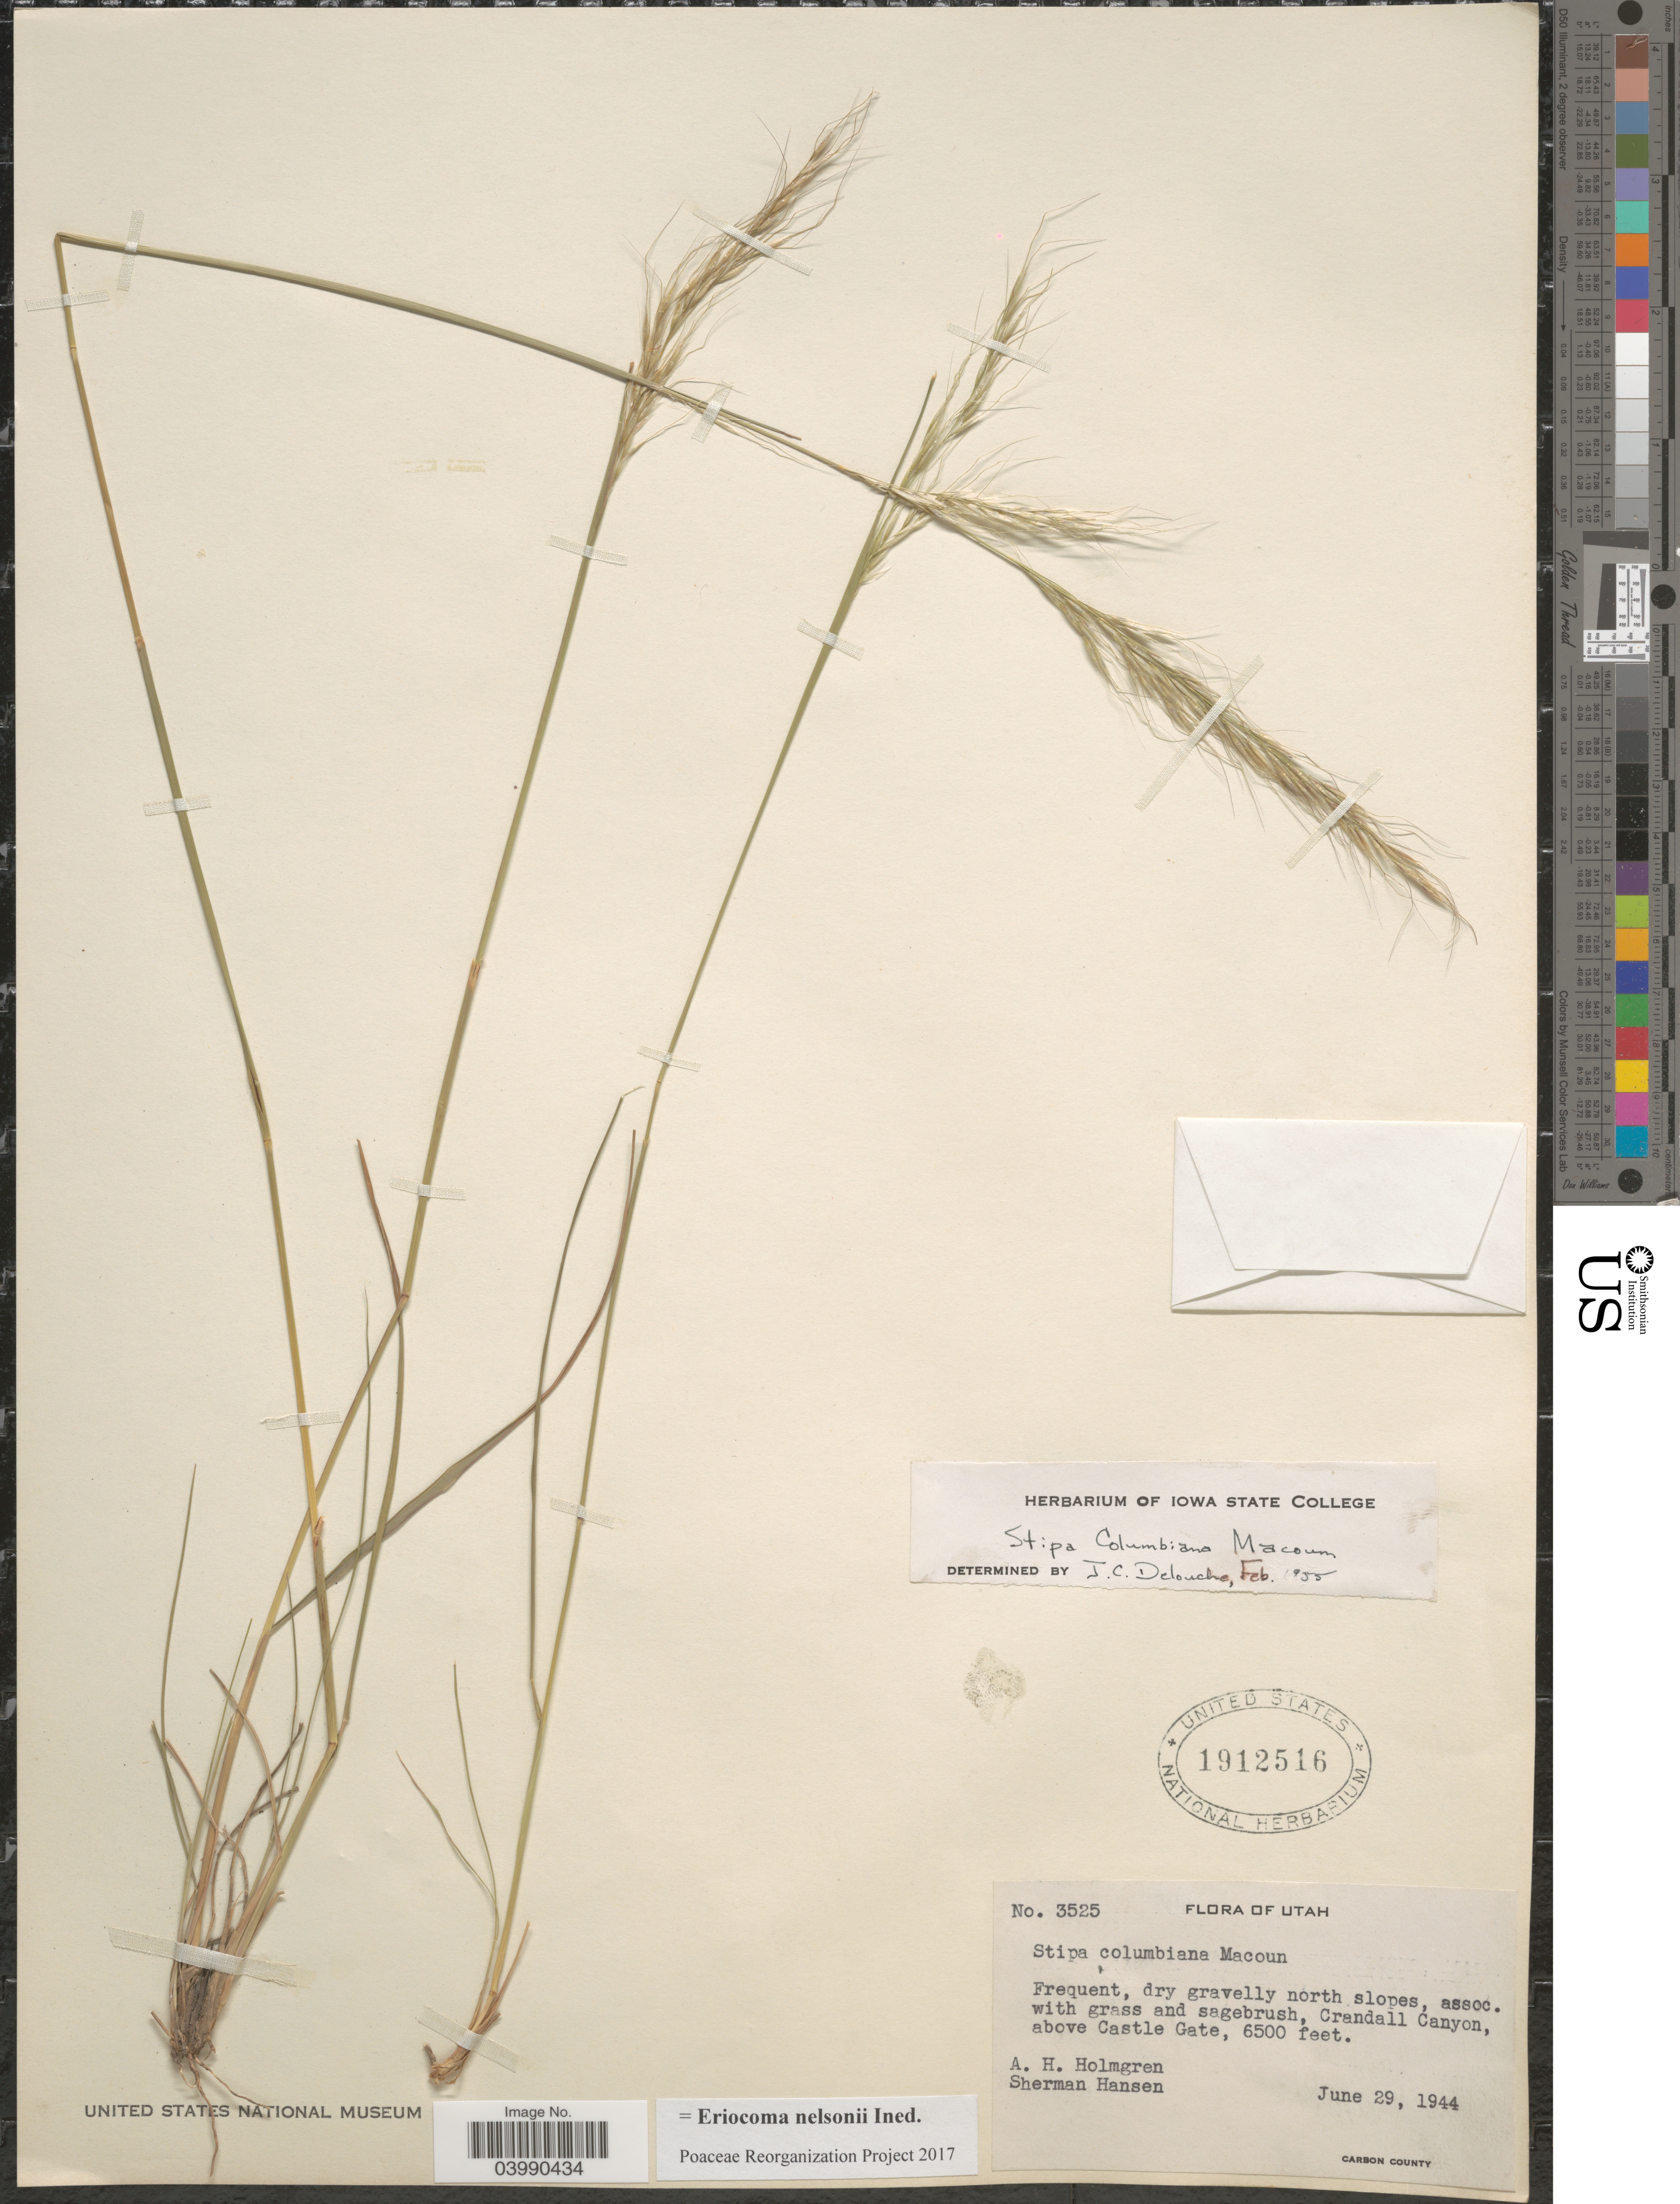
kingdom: Plantae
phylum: Tracheophyta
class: Liliopsida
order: Poales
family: Poaceae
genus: Eriocoma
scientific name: Eriocoma nelsonii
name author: (Scribn.) Romasch.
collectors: A. H. Holmgren & S. Hansen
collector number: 3525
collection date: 1944-06-29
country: United States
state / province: Utah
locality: Dry gravelly north slopes, assoc. with grass and sagebrush, Crandall Canyon, above Castle Gate. Carson County.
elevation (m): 1981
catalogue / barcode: US 1912516